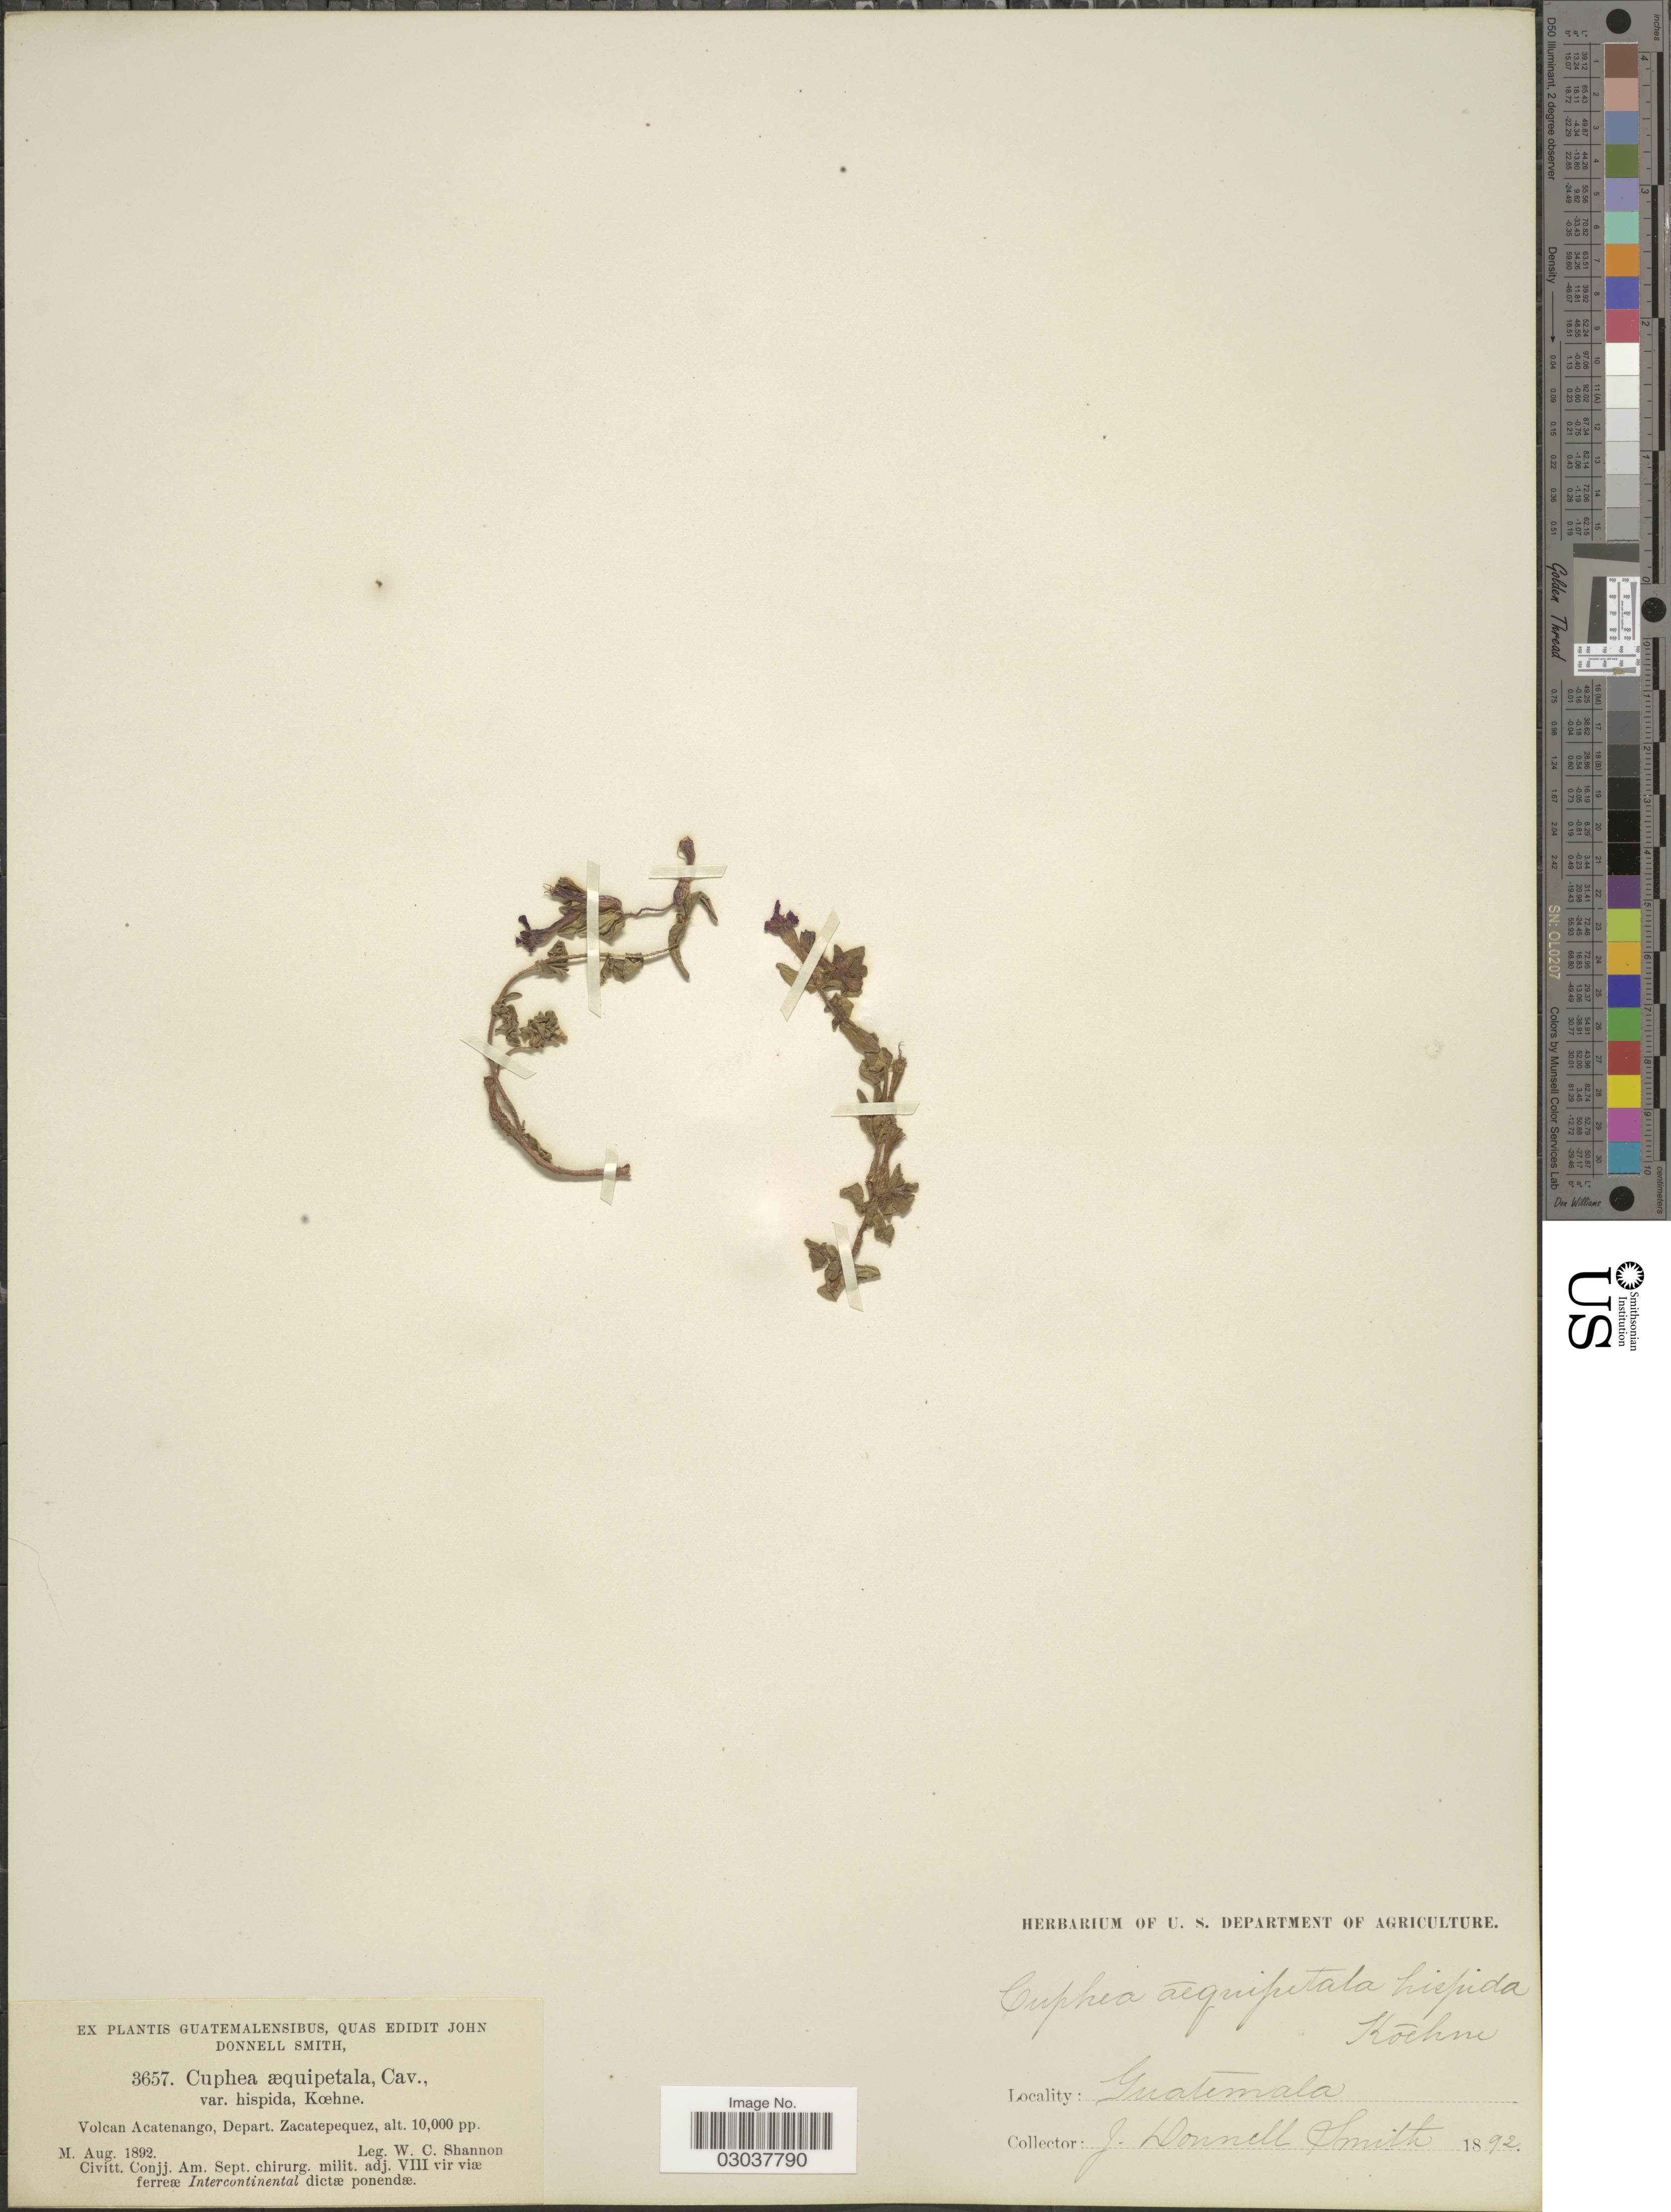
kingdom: Plantae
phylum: Tracheophyta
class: Magnoliopsida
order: Myrtales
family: Lythraceae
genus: Cuphea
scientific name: Cuphea aequipetala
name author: Cav.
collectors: W. C. Shannon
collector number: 3657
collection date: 1892-08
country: Guatemala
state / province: Sacatepéquez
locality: Volcan Acatenango, Depart. Zacatepequez.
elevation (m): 3048